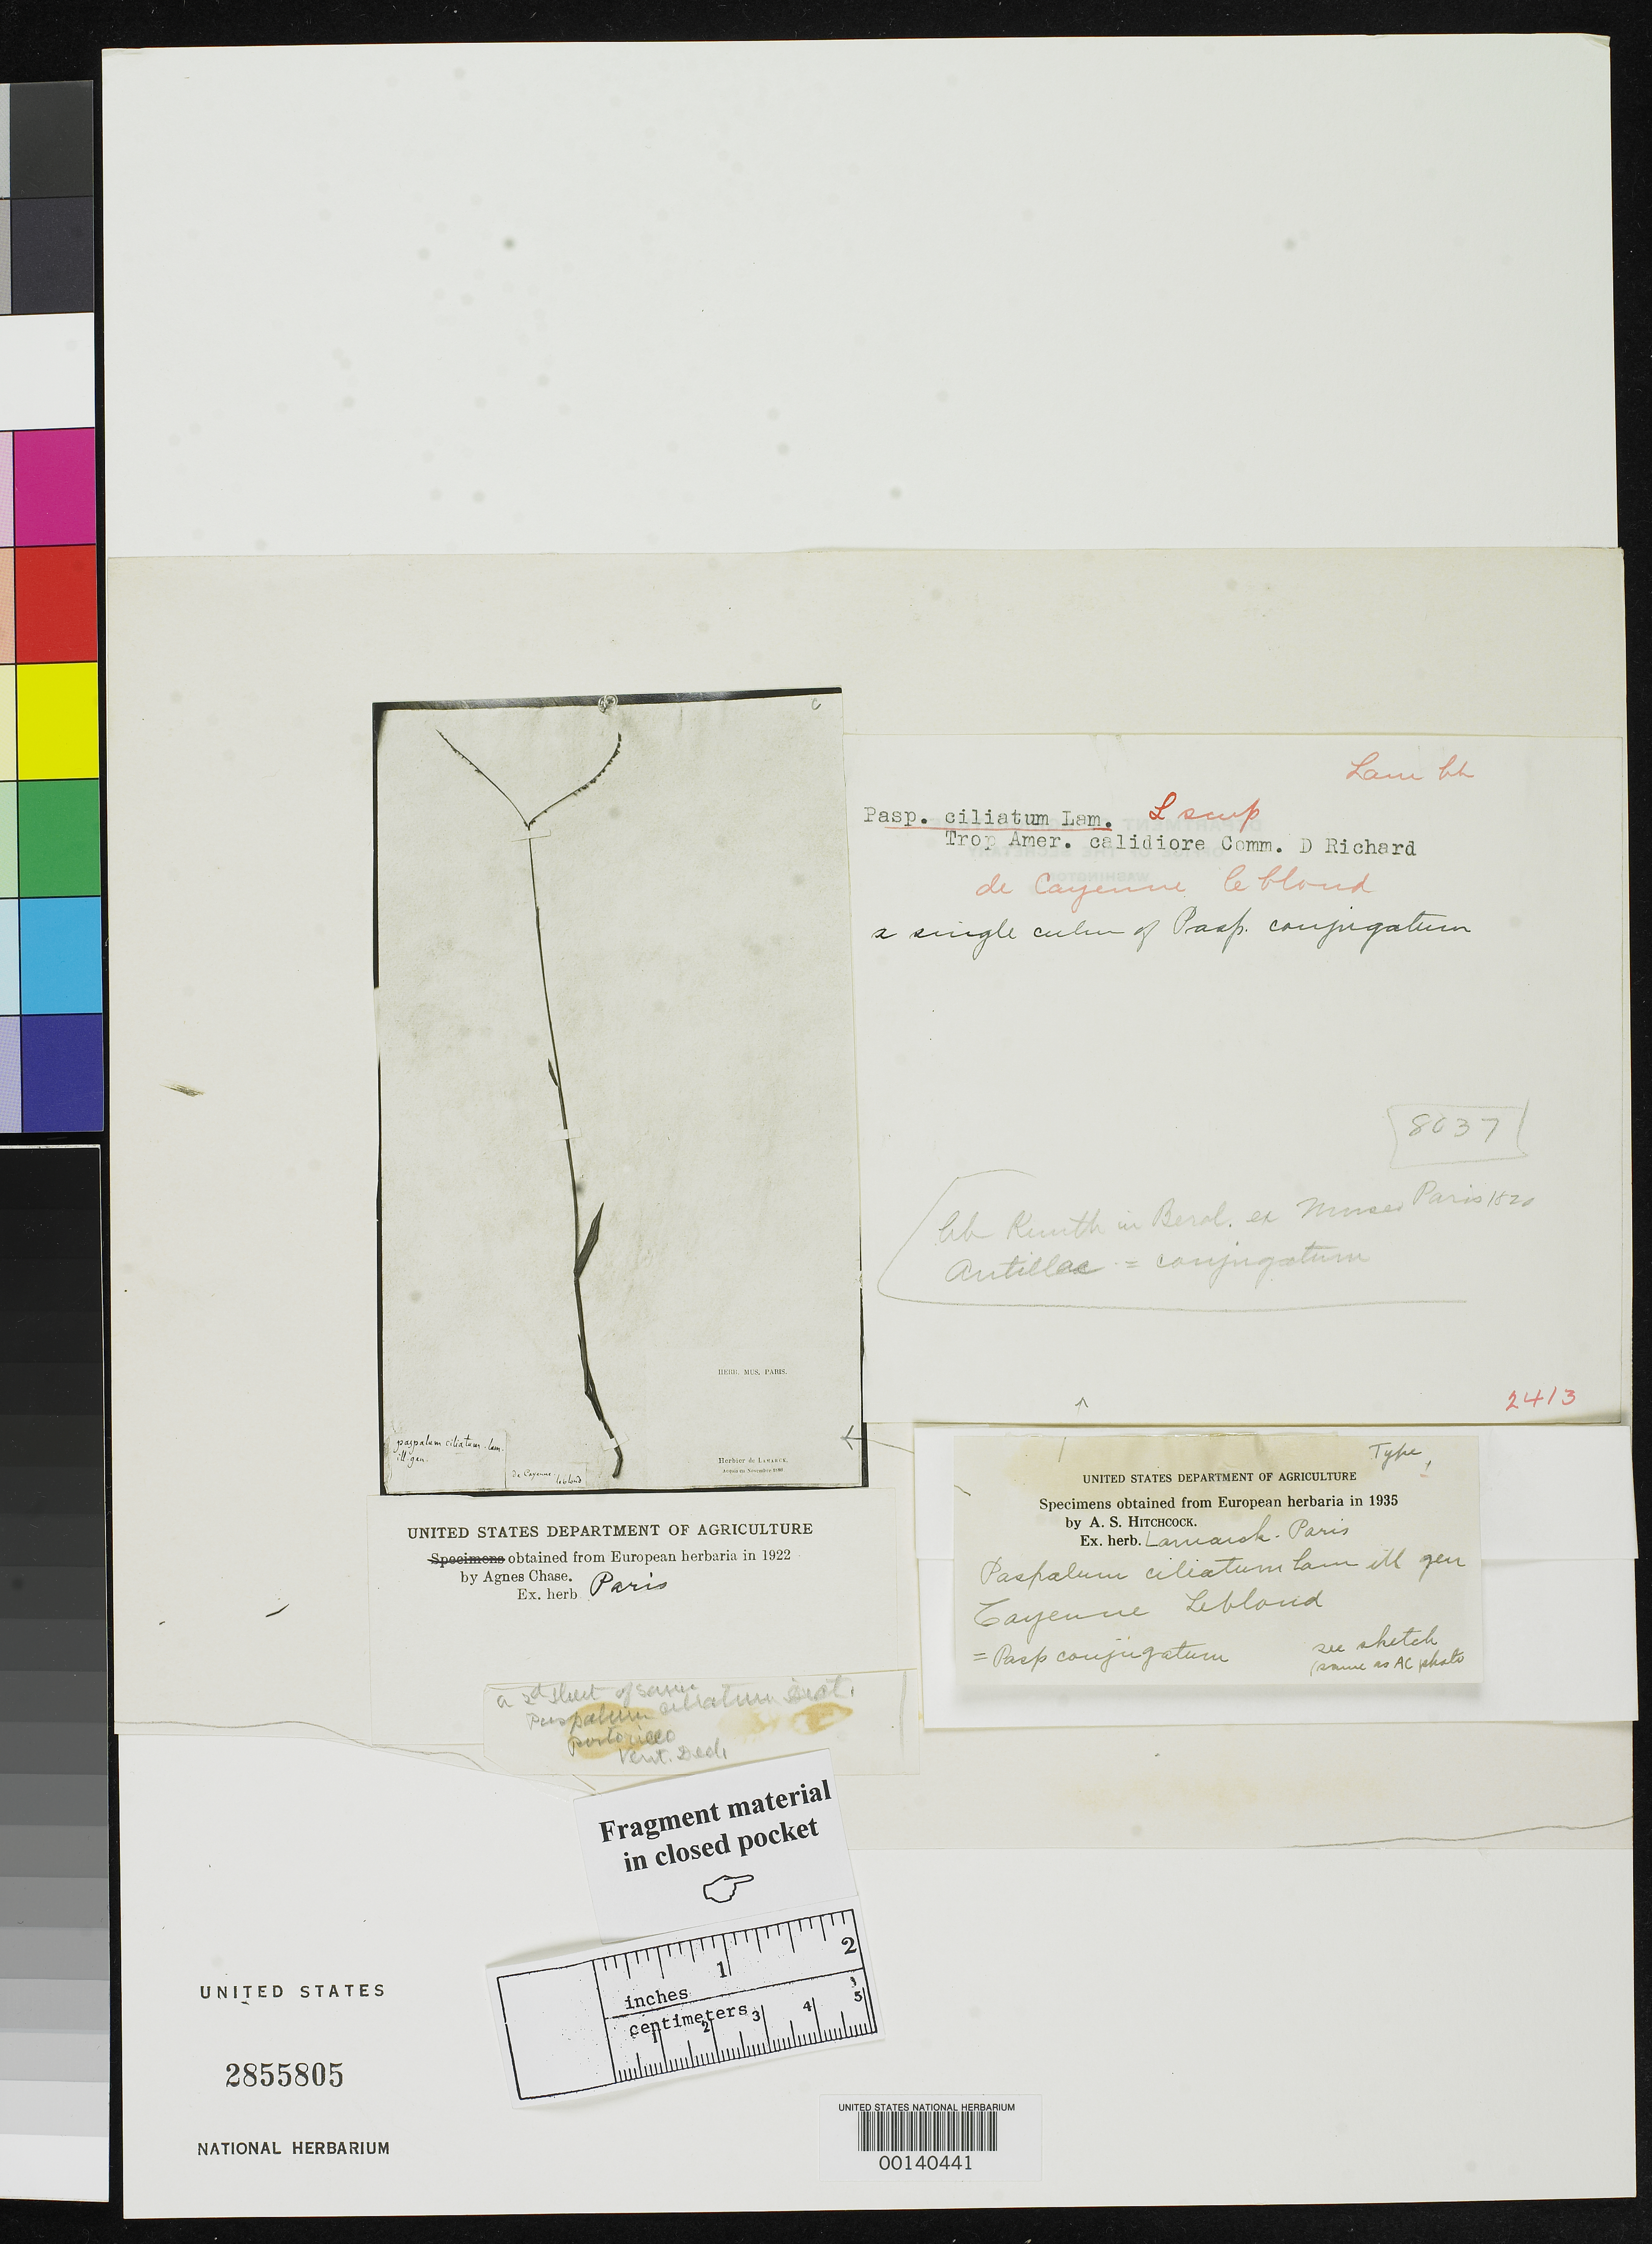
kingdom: Plantae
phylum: Tracheophyta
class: Liliopsida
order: Poales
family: Poaceae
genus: Paspalum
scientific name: Paspalum ciliatum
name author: Lam.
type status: Type Fragment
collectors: D. Le Blond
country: French Guiana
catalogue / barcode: US 2855805